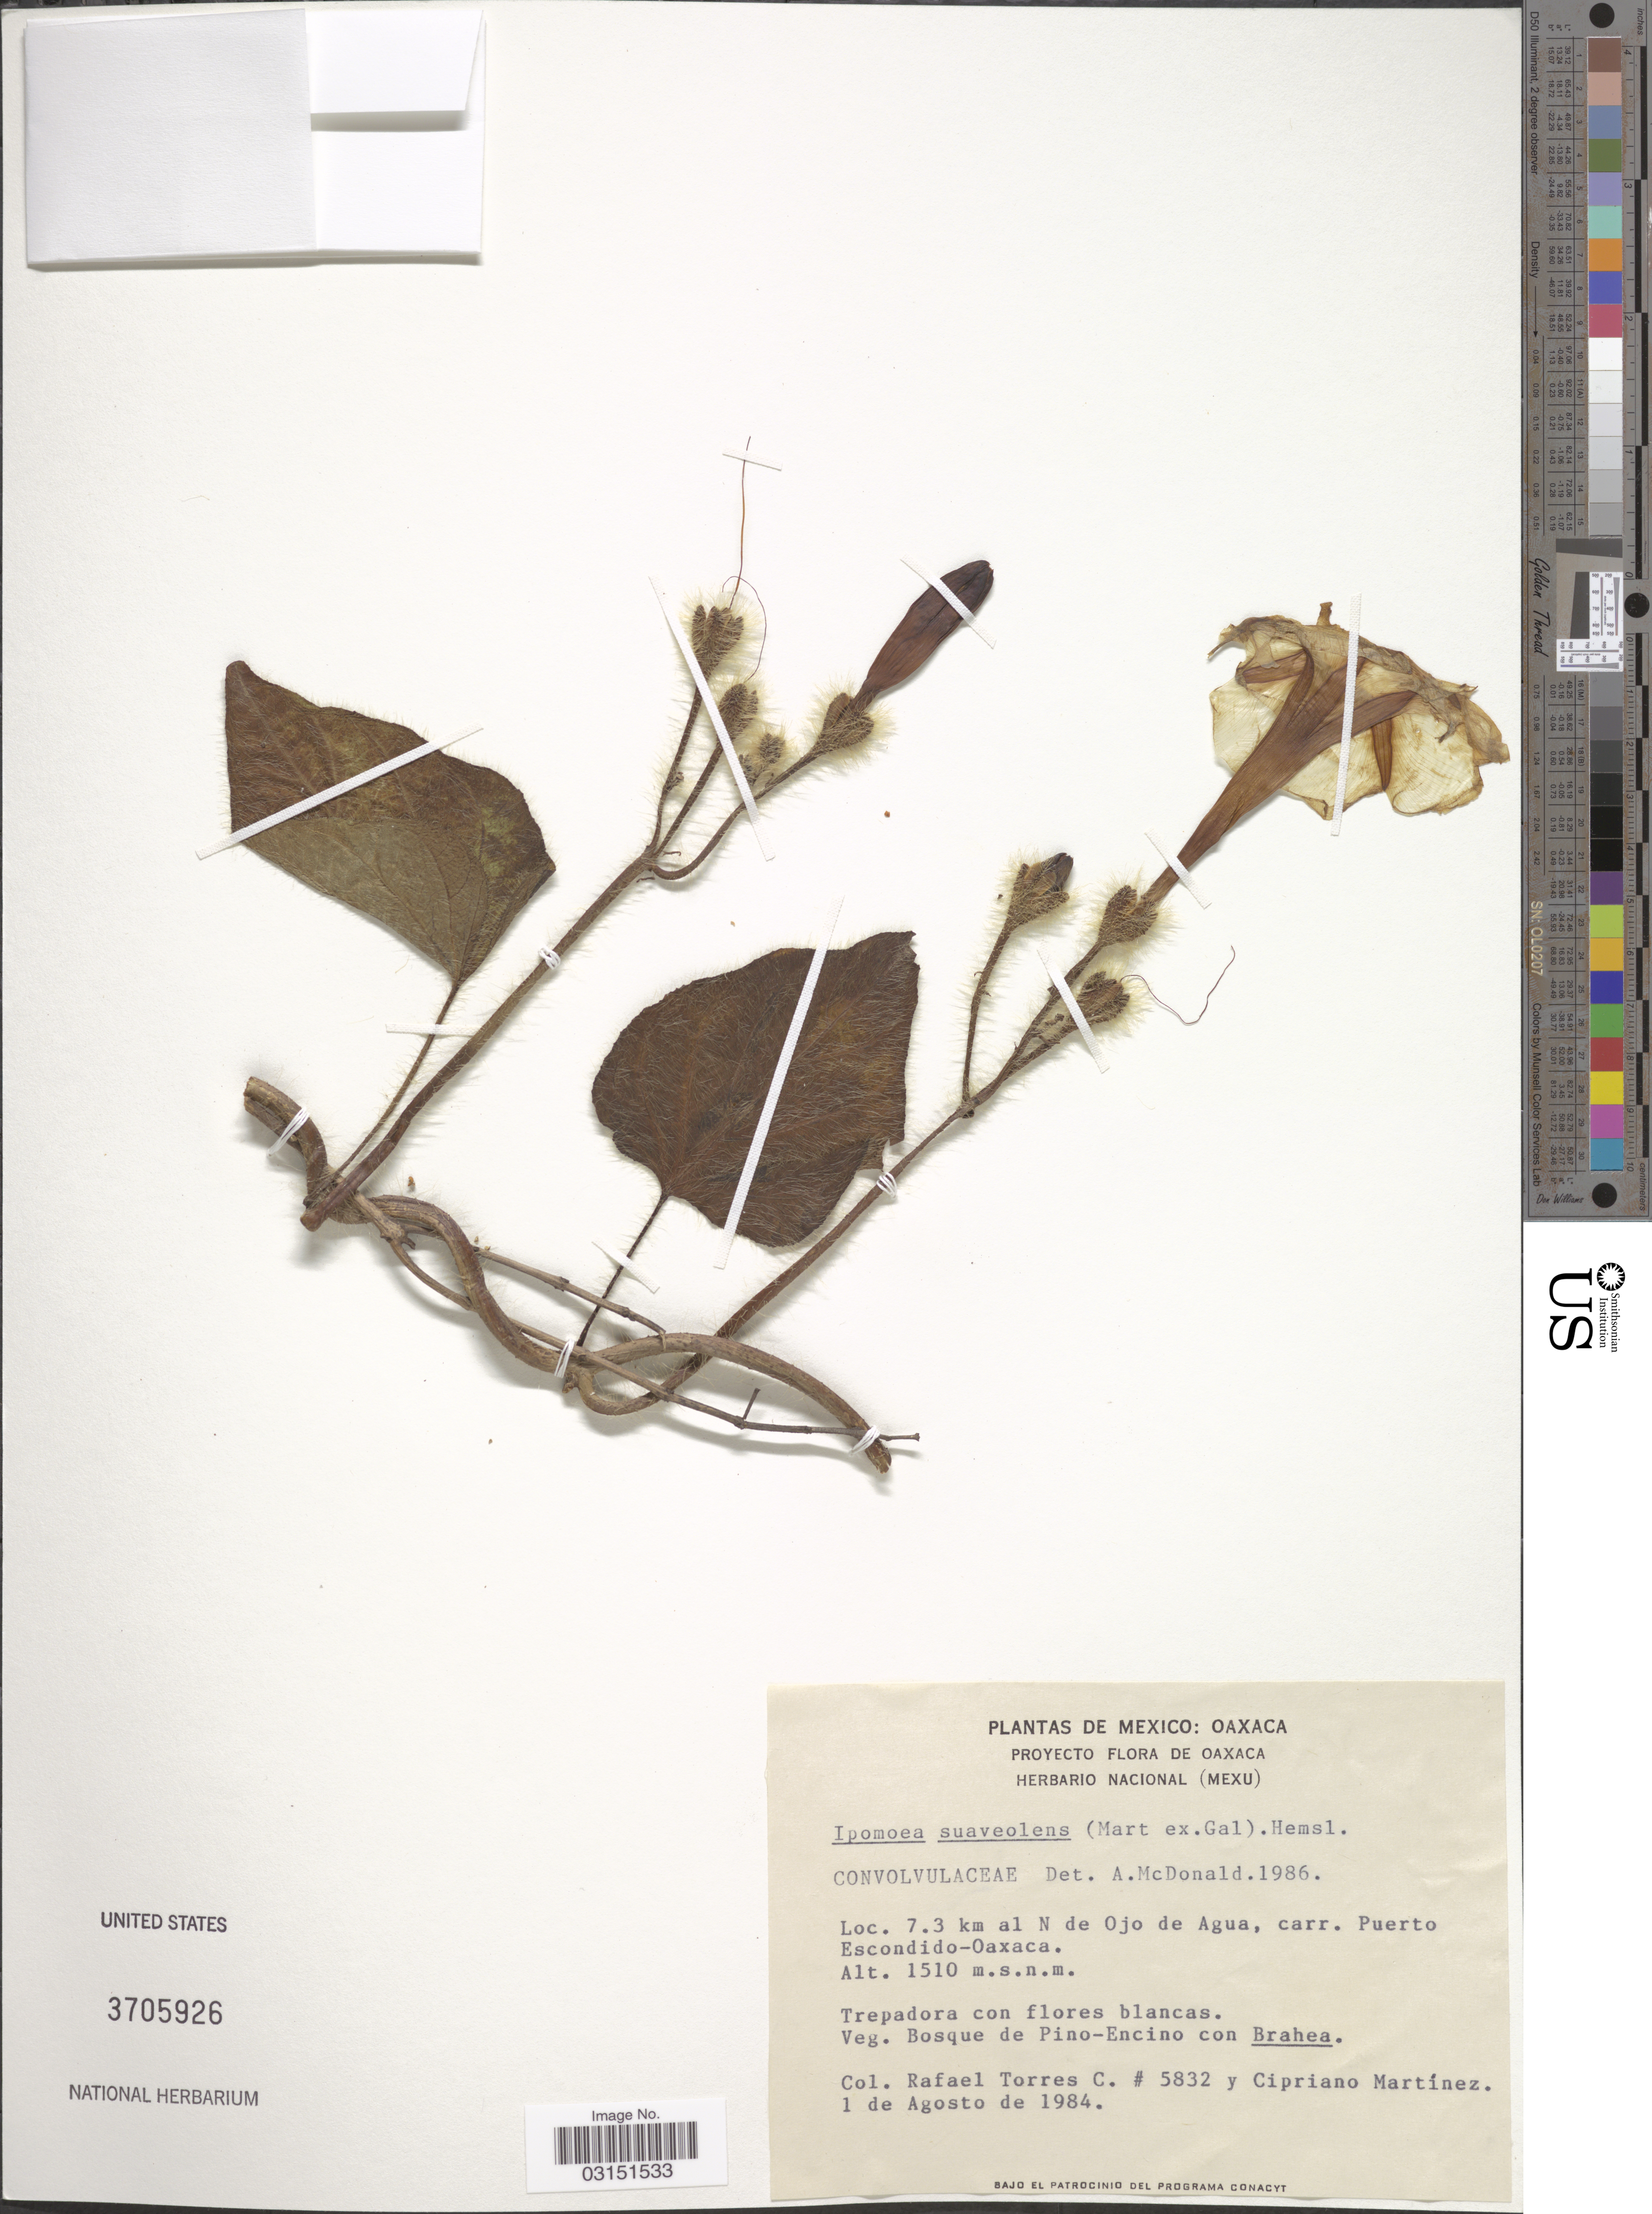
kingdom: Plantae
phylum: Tracheophyta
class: Magnoliopsida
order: Solanales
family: Convolvulaceae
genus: Ipomoea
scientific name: Ipomoea suaveolens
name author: (M. Martens & Galeotti) Hemsl.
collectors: R. Torres C. & C. Martínez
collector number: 5832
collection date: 1984-08-01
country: Mexico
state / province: Oaxaca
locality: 7.3 km al N de Ojo de Agua, carr. Puerto Escondido-Oaxaca.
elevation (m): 1510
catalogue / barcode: US 3705926